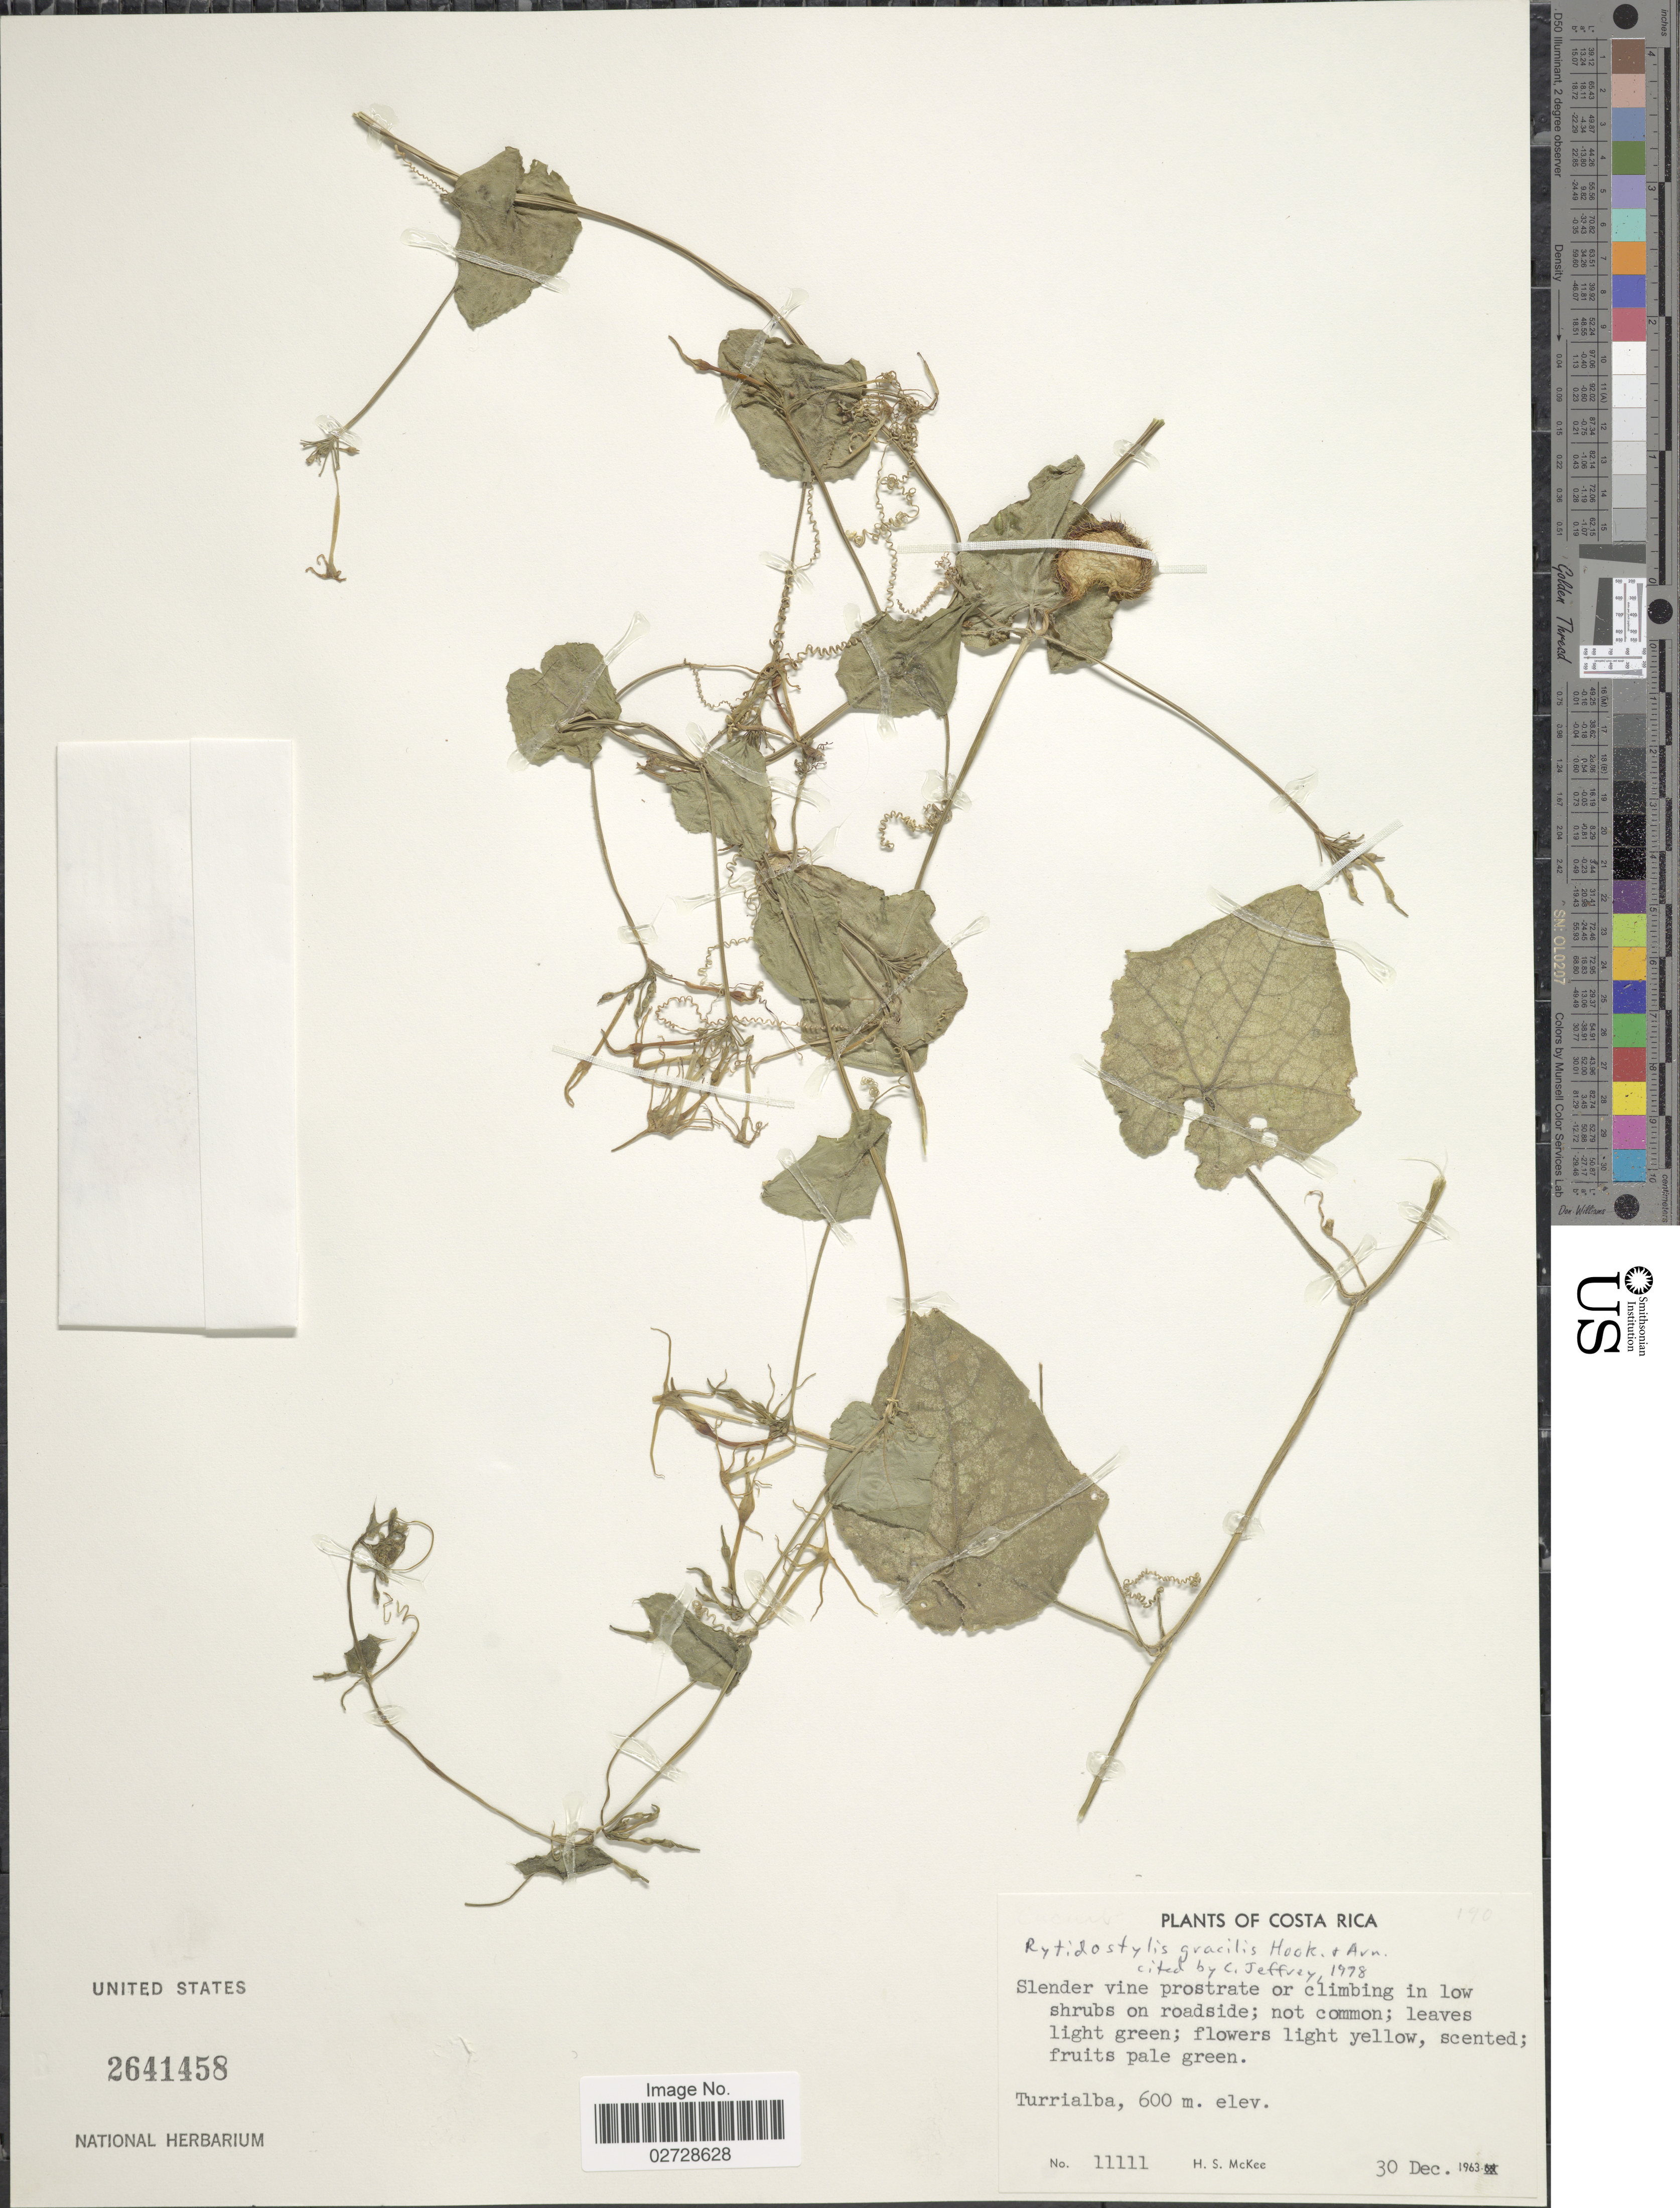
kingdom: Plantae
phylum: Tracheophyta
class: Magnoliopsida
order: Cucurbitales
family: Cucurbitaceae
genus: Cyclanthera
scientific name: Cyclanthera carthagenensis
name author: (Jacq.) H. Schaef. & S.S. Renner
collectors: H. S. McKee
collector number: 11111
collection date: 1963-12-30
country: Costa Rica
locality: On roadside, Turrialba.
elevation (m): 600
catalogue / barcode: US 2641458